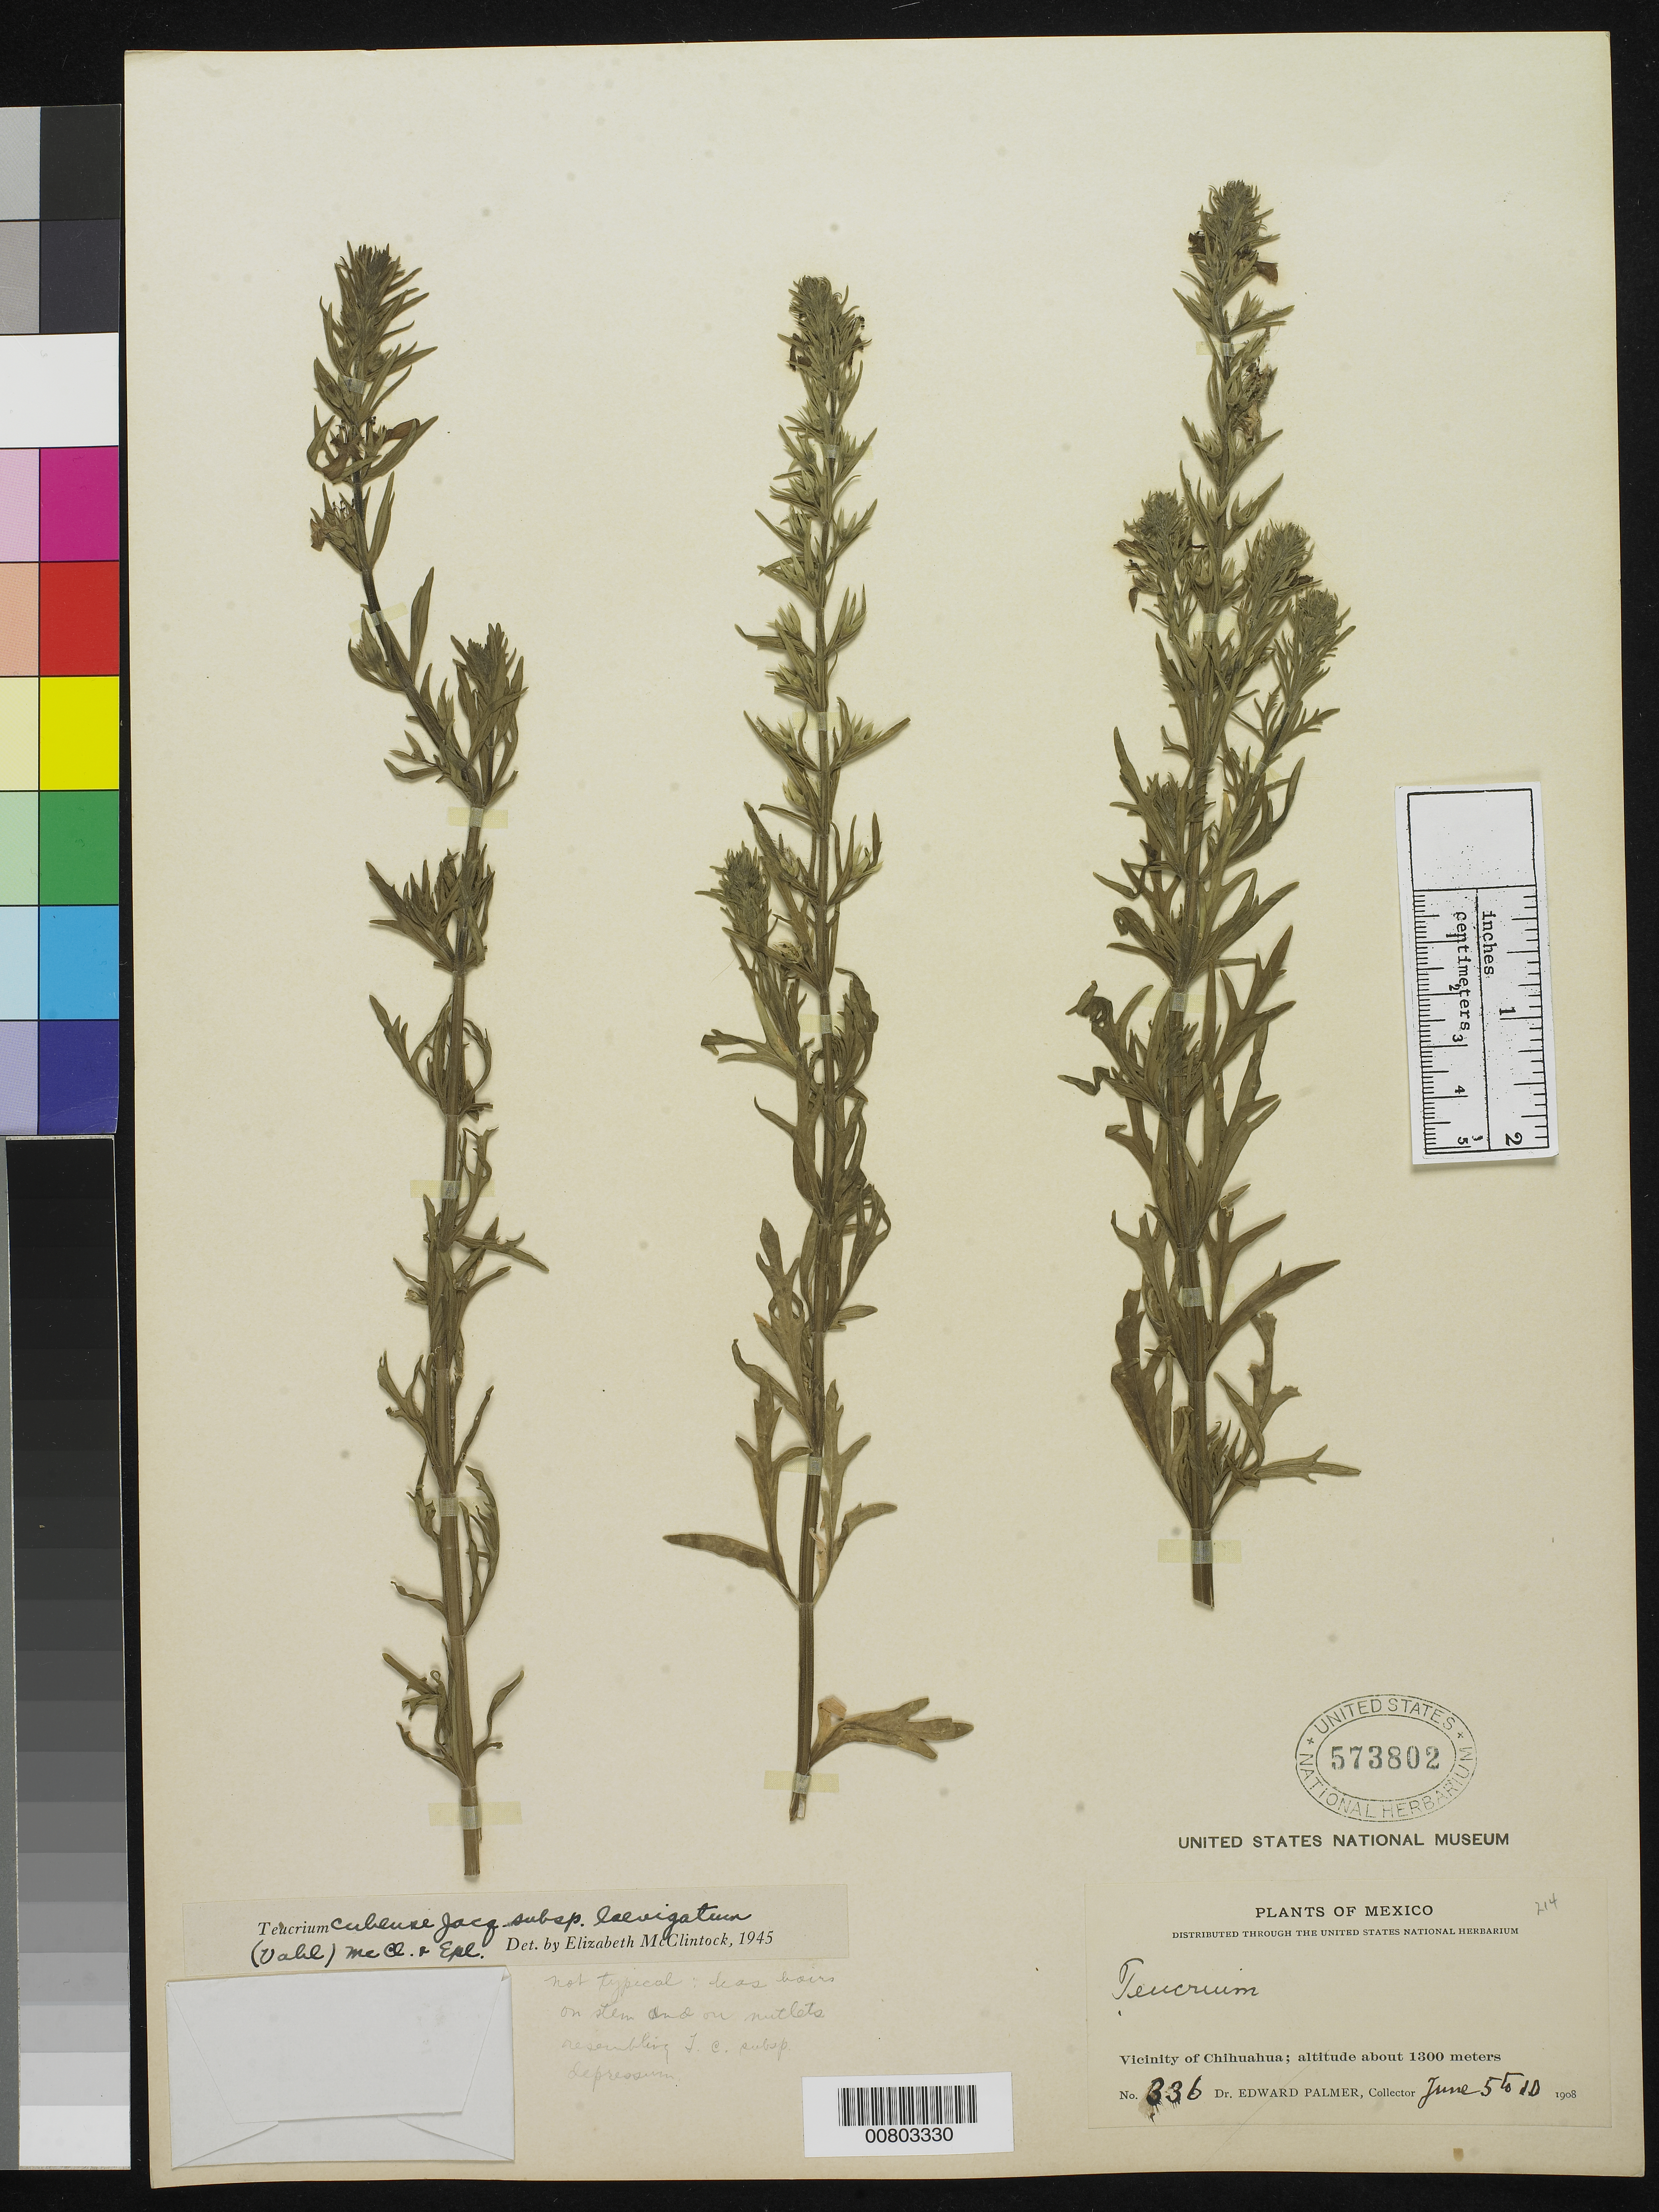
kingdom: Plantae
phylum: Tracheophyta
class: Magnoliopsida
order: Lamiales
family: Lamiaceae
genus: Teucrium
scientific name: Teucrium cubense subsp. laevigatum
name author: Jacq.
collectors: E. Palmer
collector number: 336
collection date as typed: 05 Jun 1908 to 10 Jun 1908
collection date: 1908-06-05/1908-06-10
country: Mexico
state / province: Chihuahua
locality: Vicinity of Chihuahua.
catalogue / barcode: US 573802